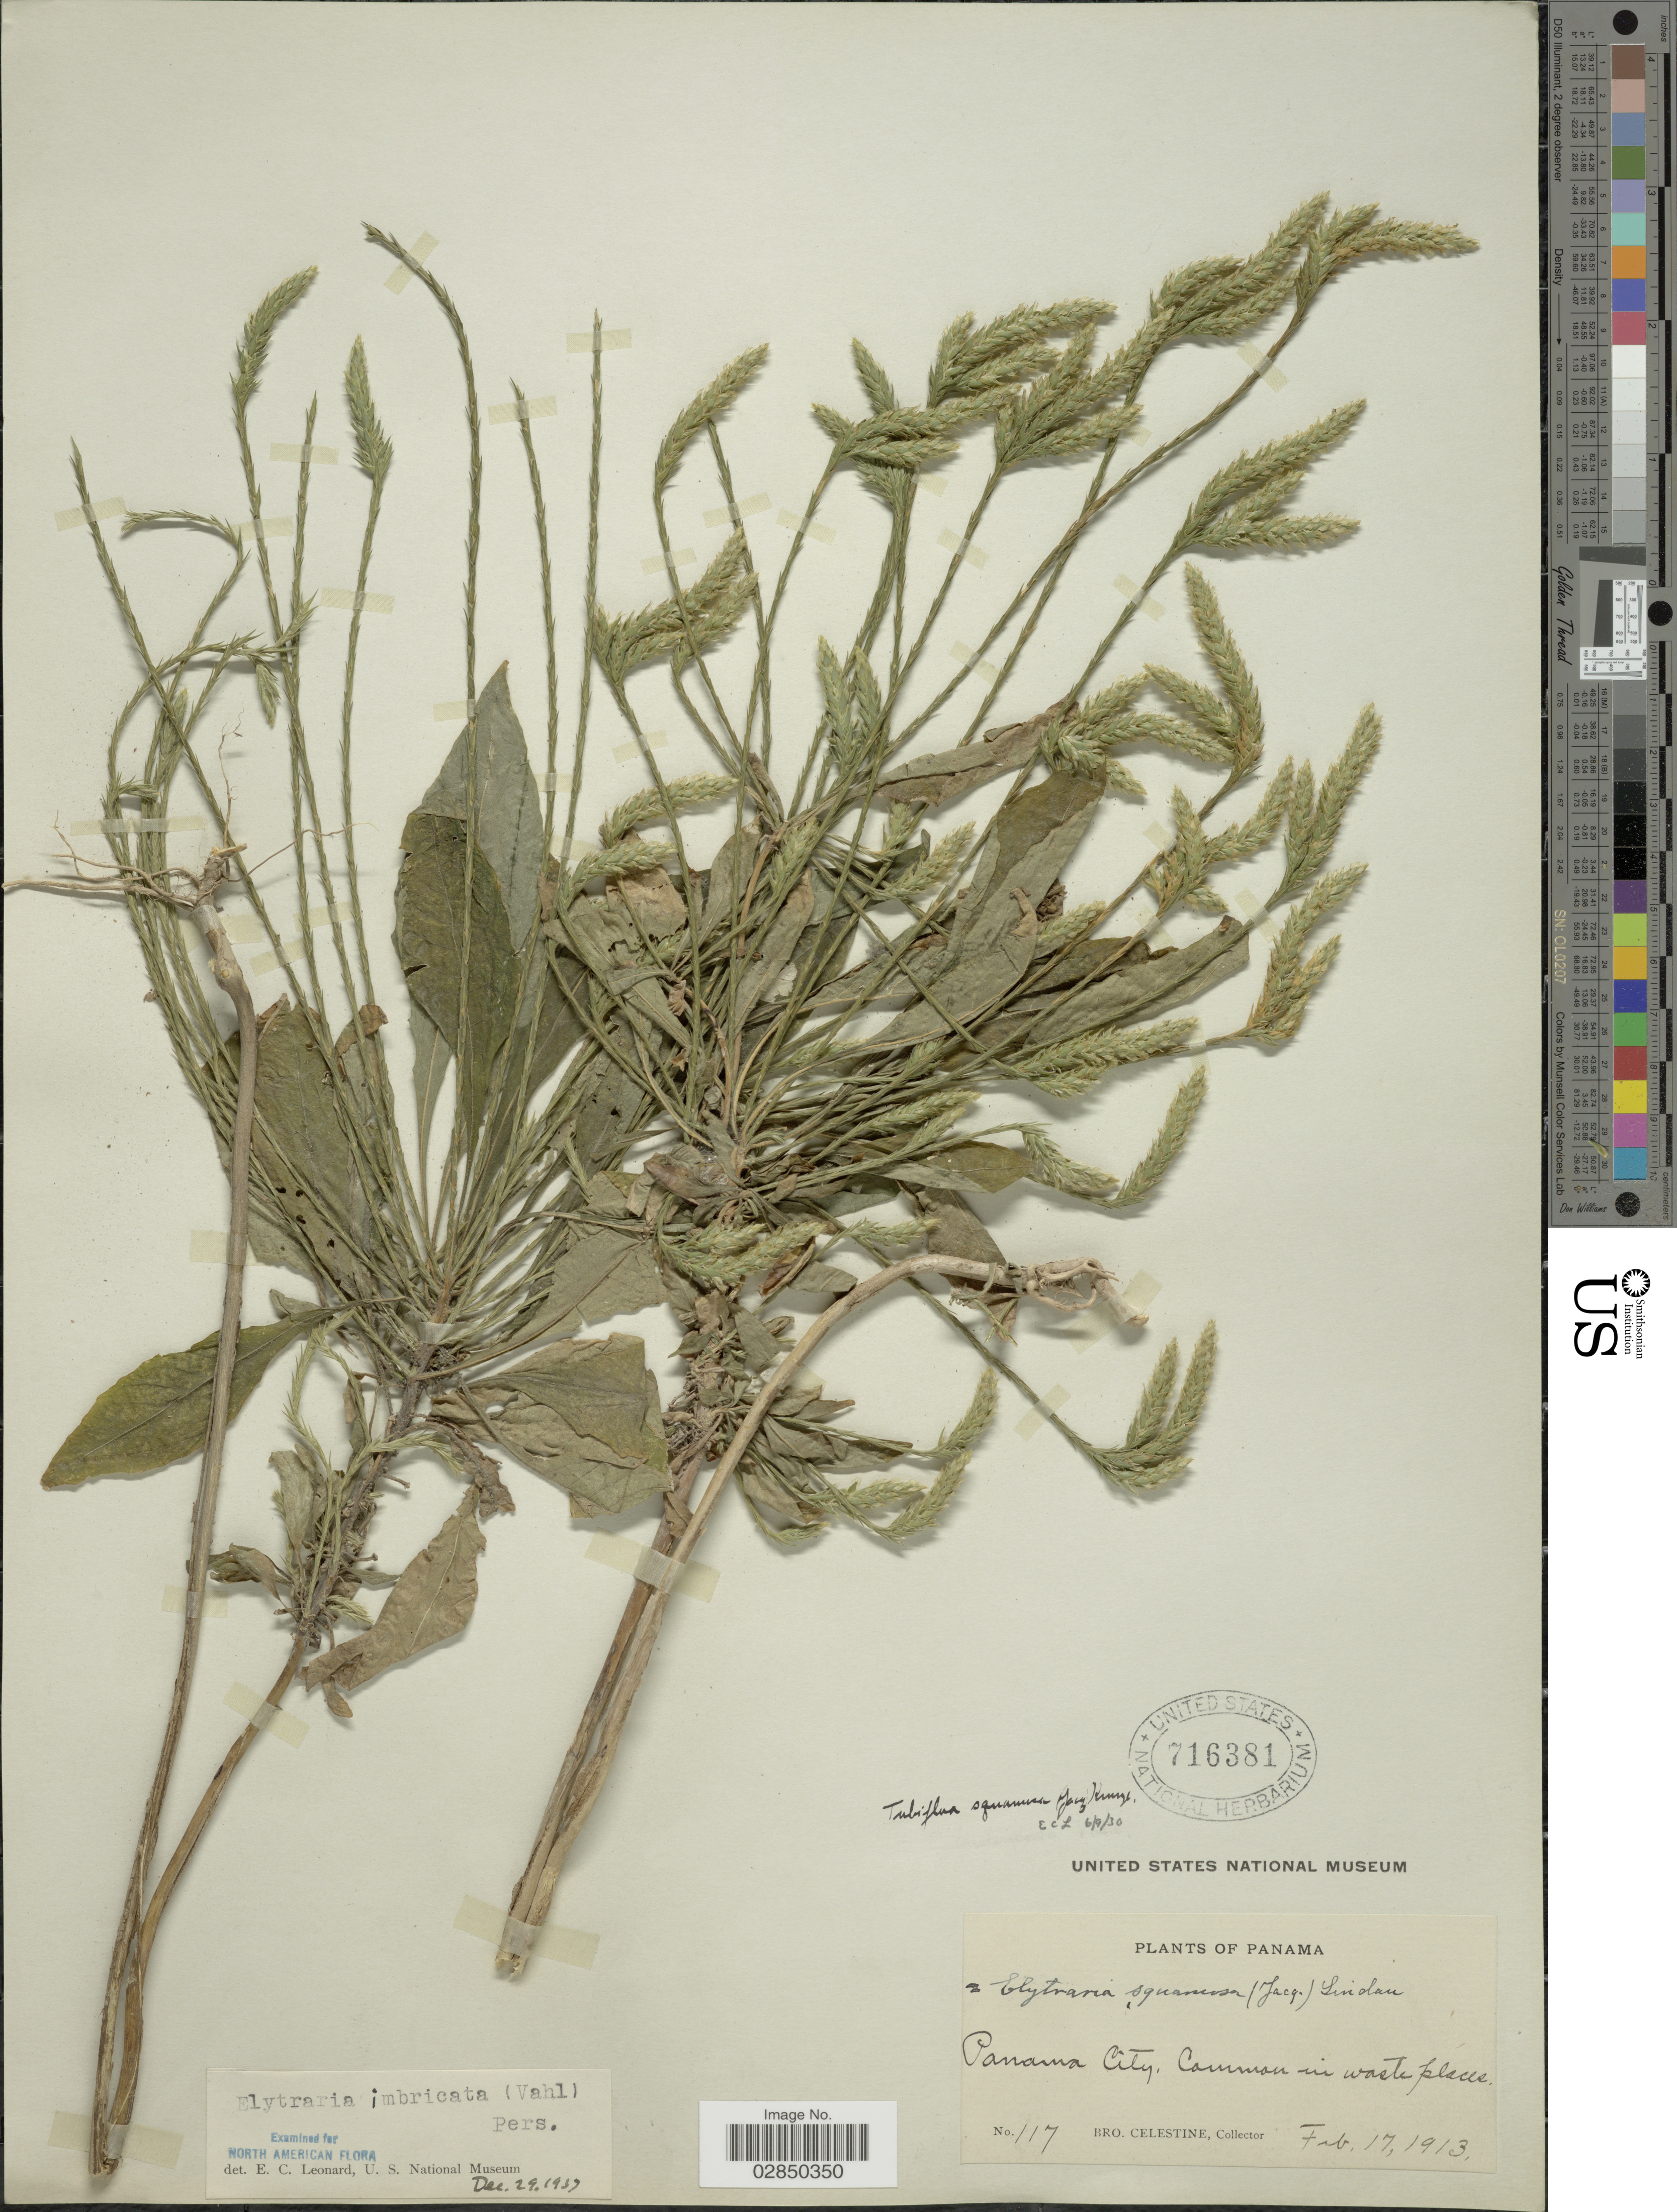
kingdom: Plantae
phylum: Tracheophyta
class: Magnoliopsida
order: Lamiales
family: Acanthaceae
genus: Elytraria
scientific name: Elytraria imbricata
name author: (Vahl) Pers.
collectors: B. Celestine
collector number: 117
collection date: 1913-02-17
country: Panama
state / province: Panamá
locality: Panama City.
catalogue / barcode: US 716381